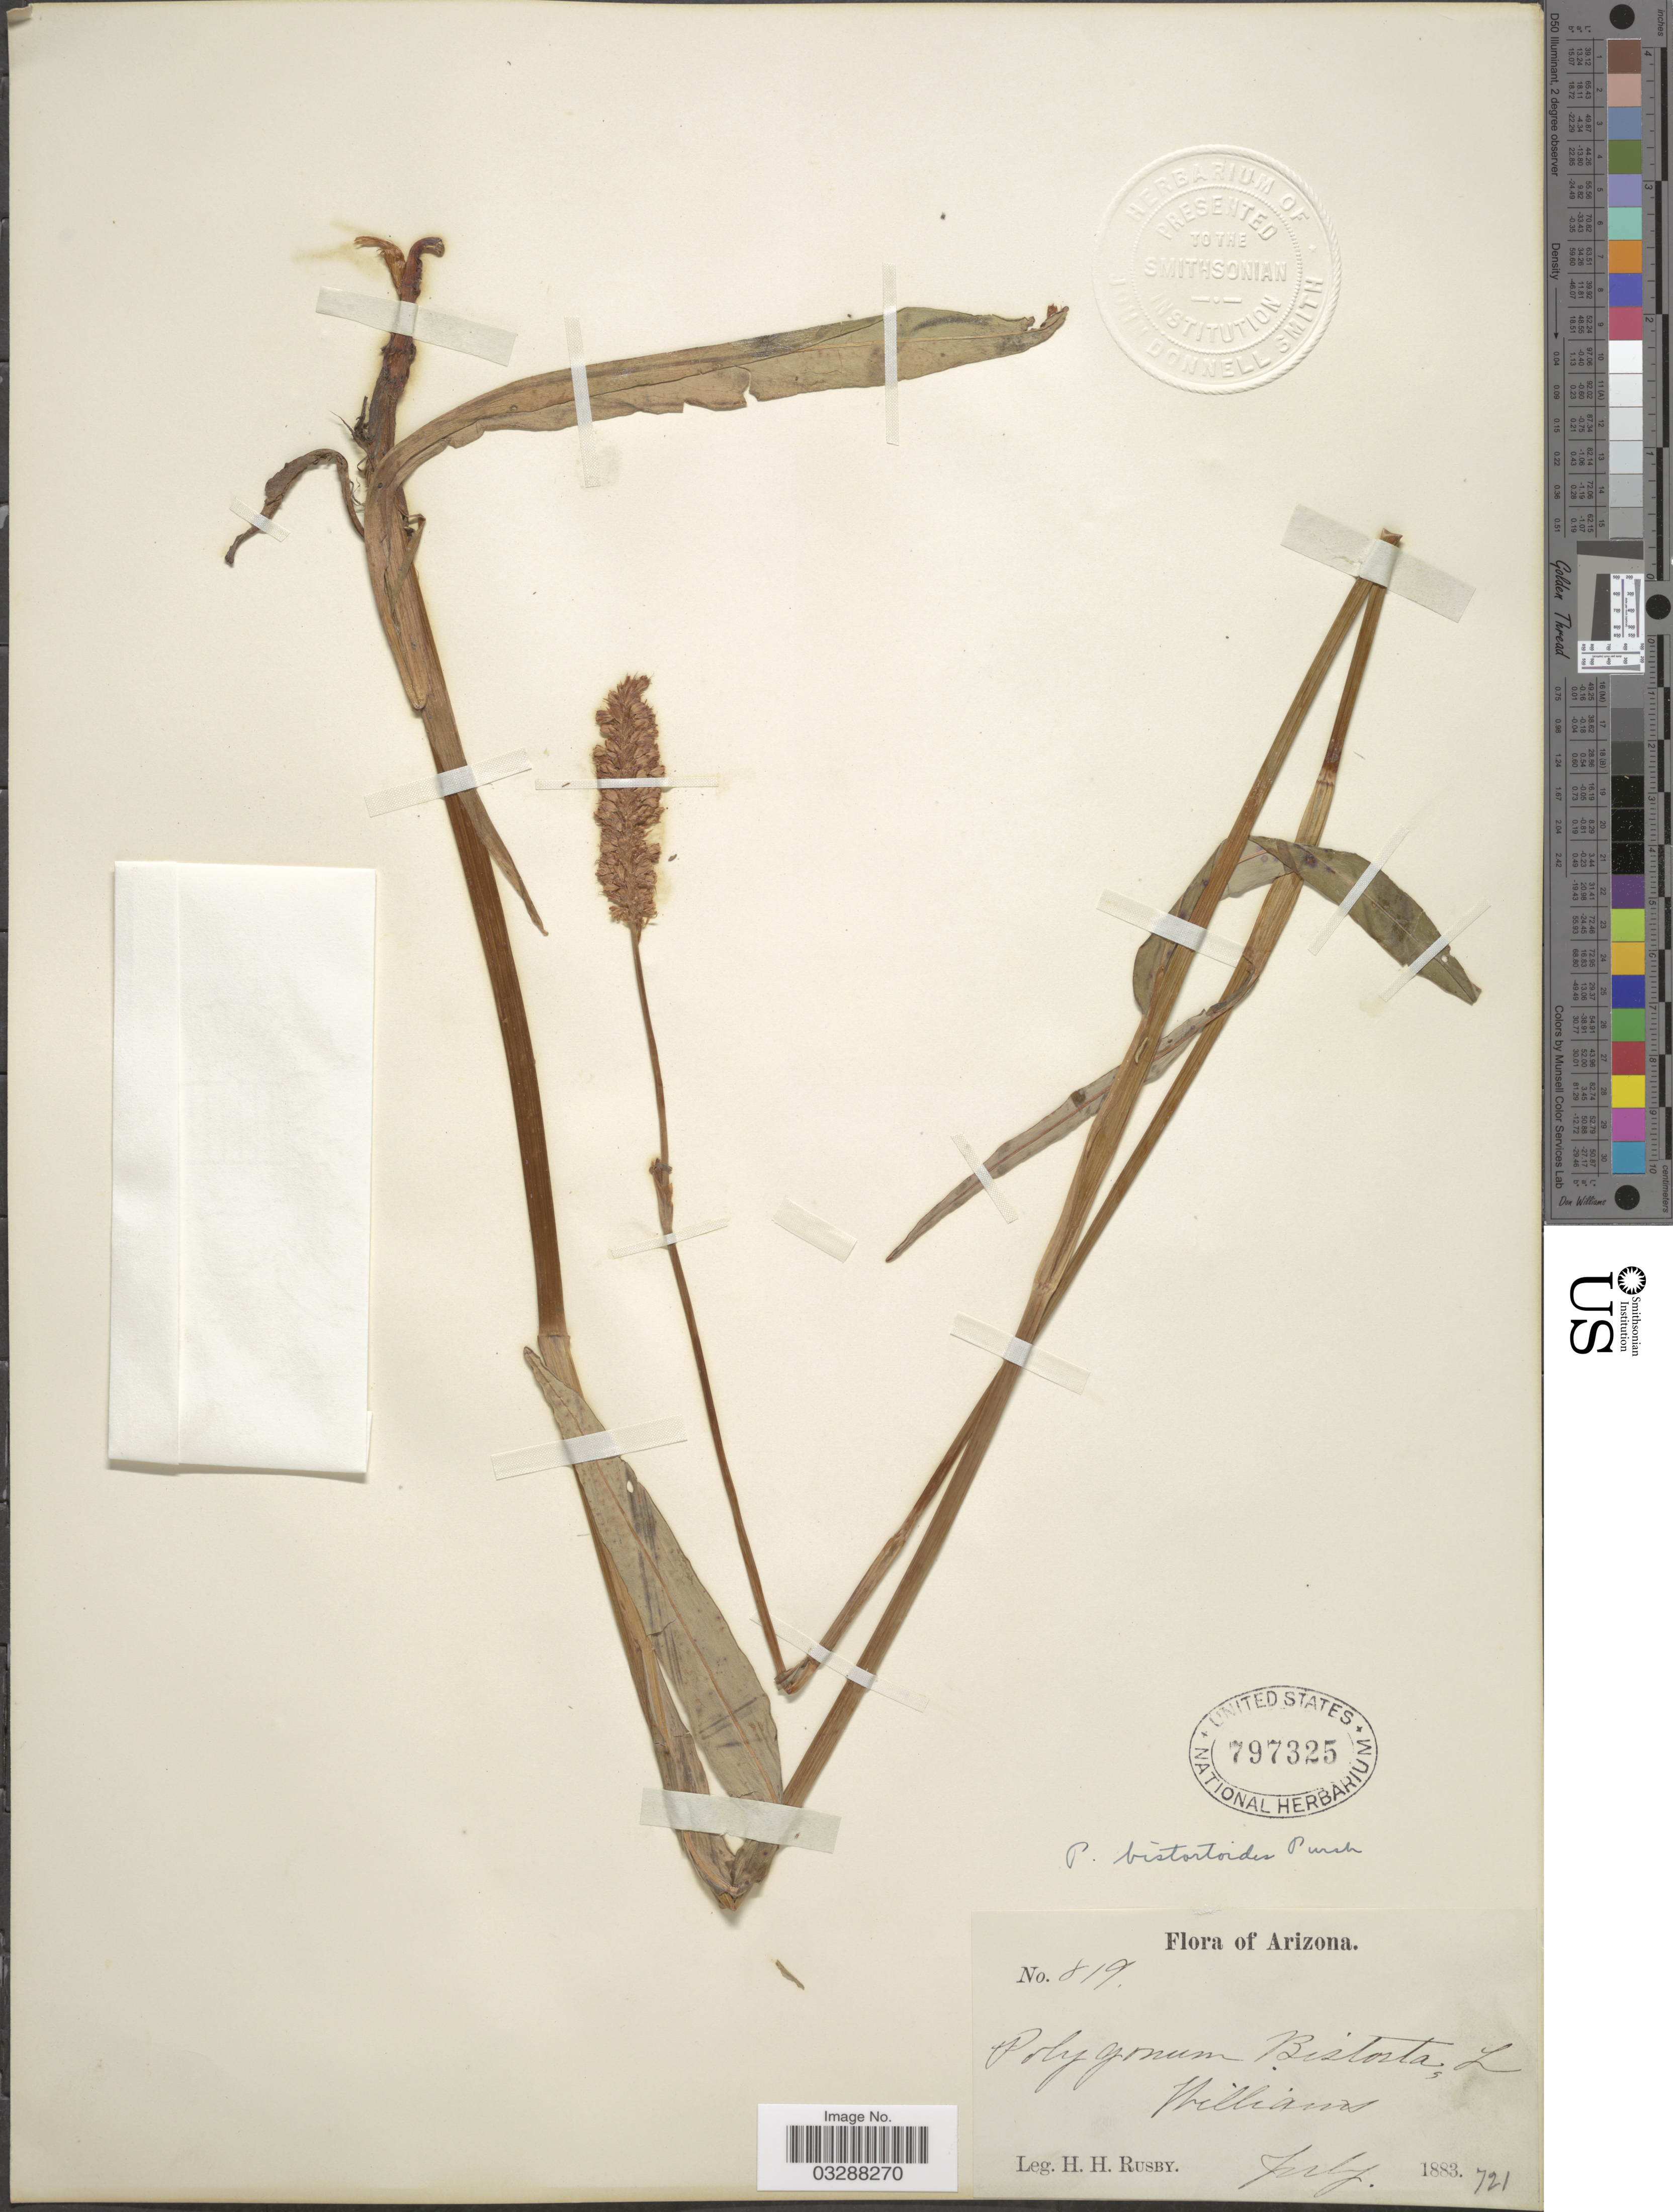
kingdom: Plantae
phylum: Tracheophyta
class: Magnoliopsida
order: Caryophyllales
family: Polygonaceae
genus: Bistorta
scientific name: Bistorta bistortoides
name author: (Pursh) Small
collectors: H. H. Rusby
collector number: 819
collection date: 1883-07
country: United States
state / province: Arizona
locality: Williams.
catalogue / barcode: US 797325